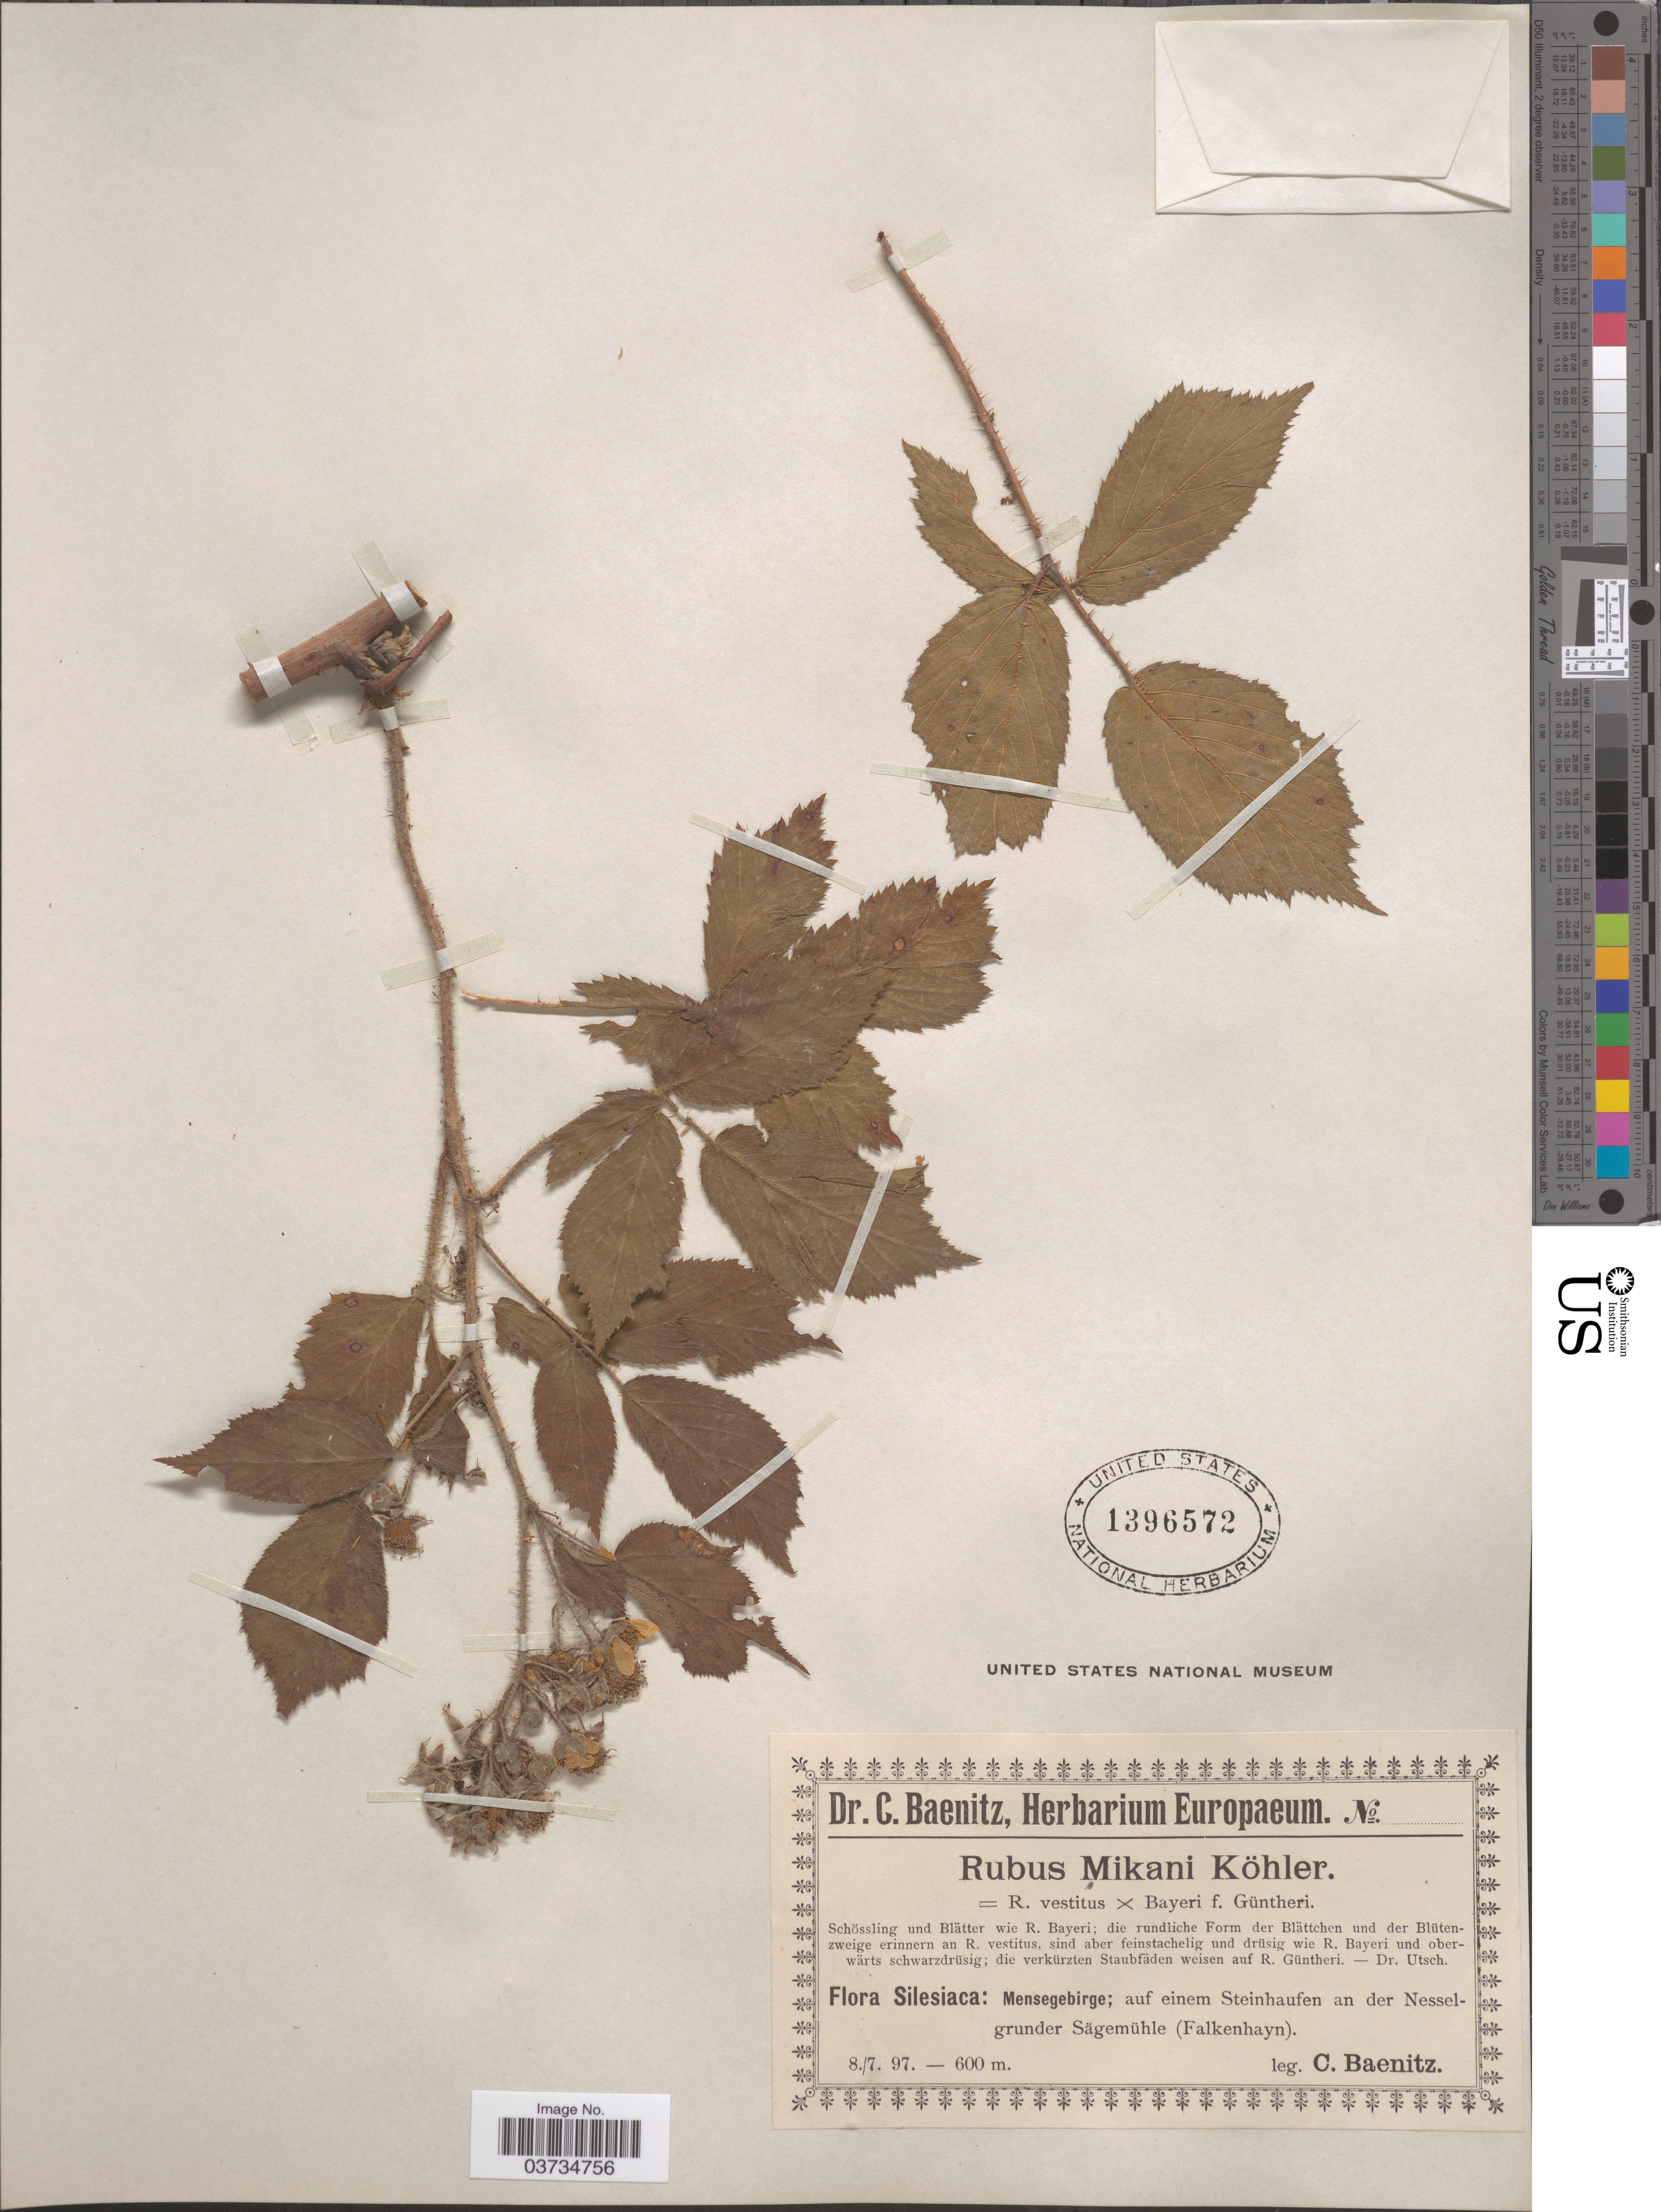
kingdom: Plantae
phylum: Tracheophyta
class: Magnoliopsida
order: Rosales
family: Rosaceae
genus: Rubus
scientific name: Rubus mikanii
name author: Köhler ex Weihe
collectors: C. G. Baenitz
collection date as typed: Transcribed d/m/y: 8/7/97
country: Poland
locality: Silesiaca: Mensegebirge; auf einem Steinhaufen an der Nesselgrunder Sägemühle (Falkenhayn).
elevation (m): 600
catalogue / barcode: US 1396572